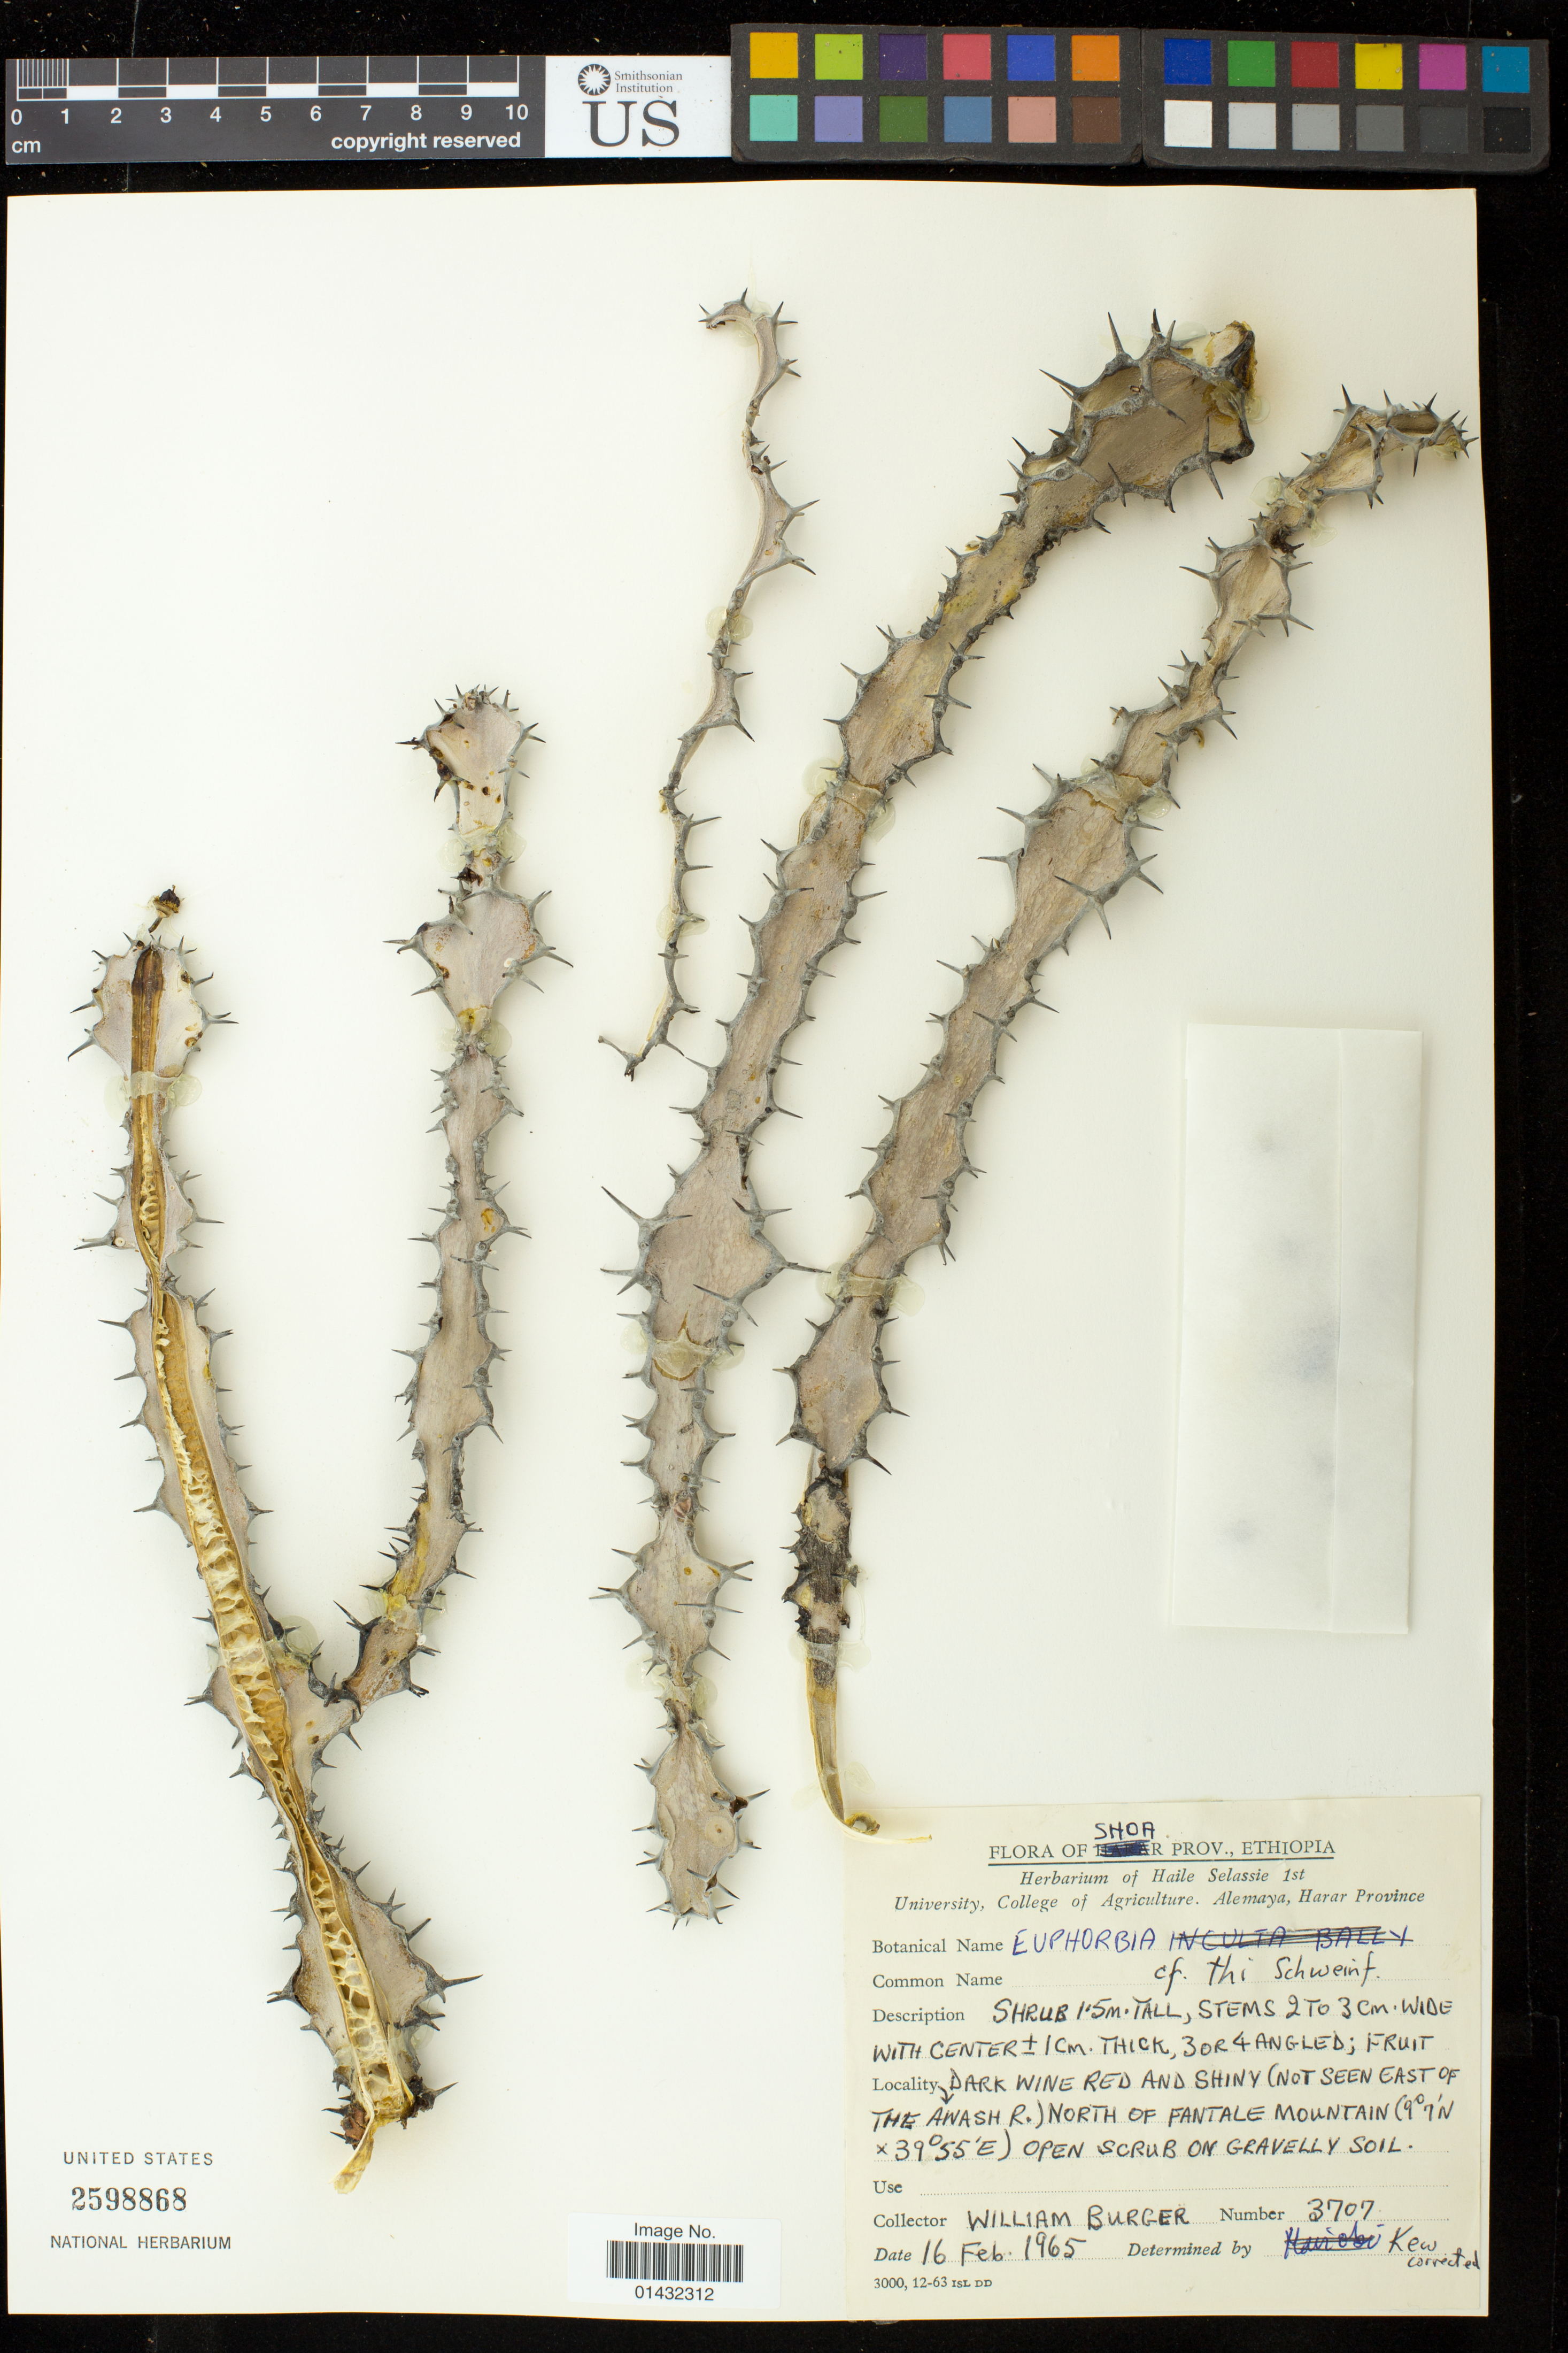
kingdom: Plantae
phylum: Tracheophyta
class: Magnoliopsida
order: Malpighiales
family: Euphorbiaceae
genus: Euphorbia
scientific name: Euphorbia polyacantha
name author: Boiss.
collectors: W. Burger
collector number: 3707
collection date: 1965-02-16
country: Ethiopia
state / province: Oromiya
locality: Shoa Province; North of Fantale Mountain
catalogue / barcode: US 2598868